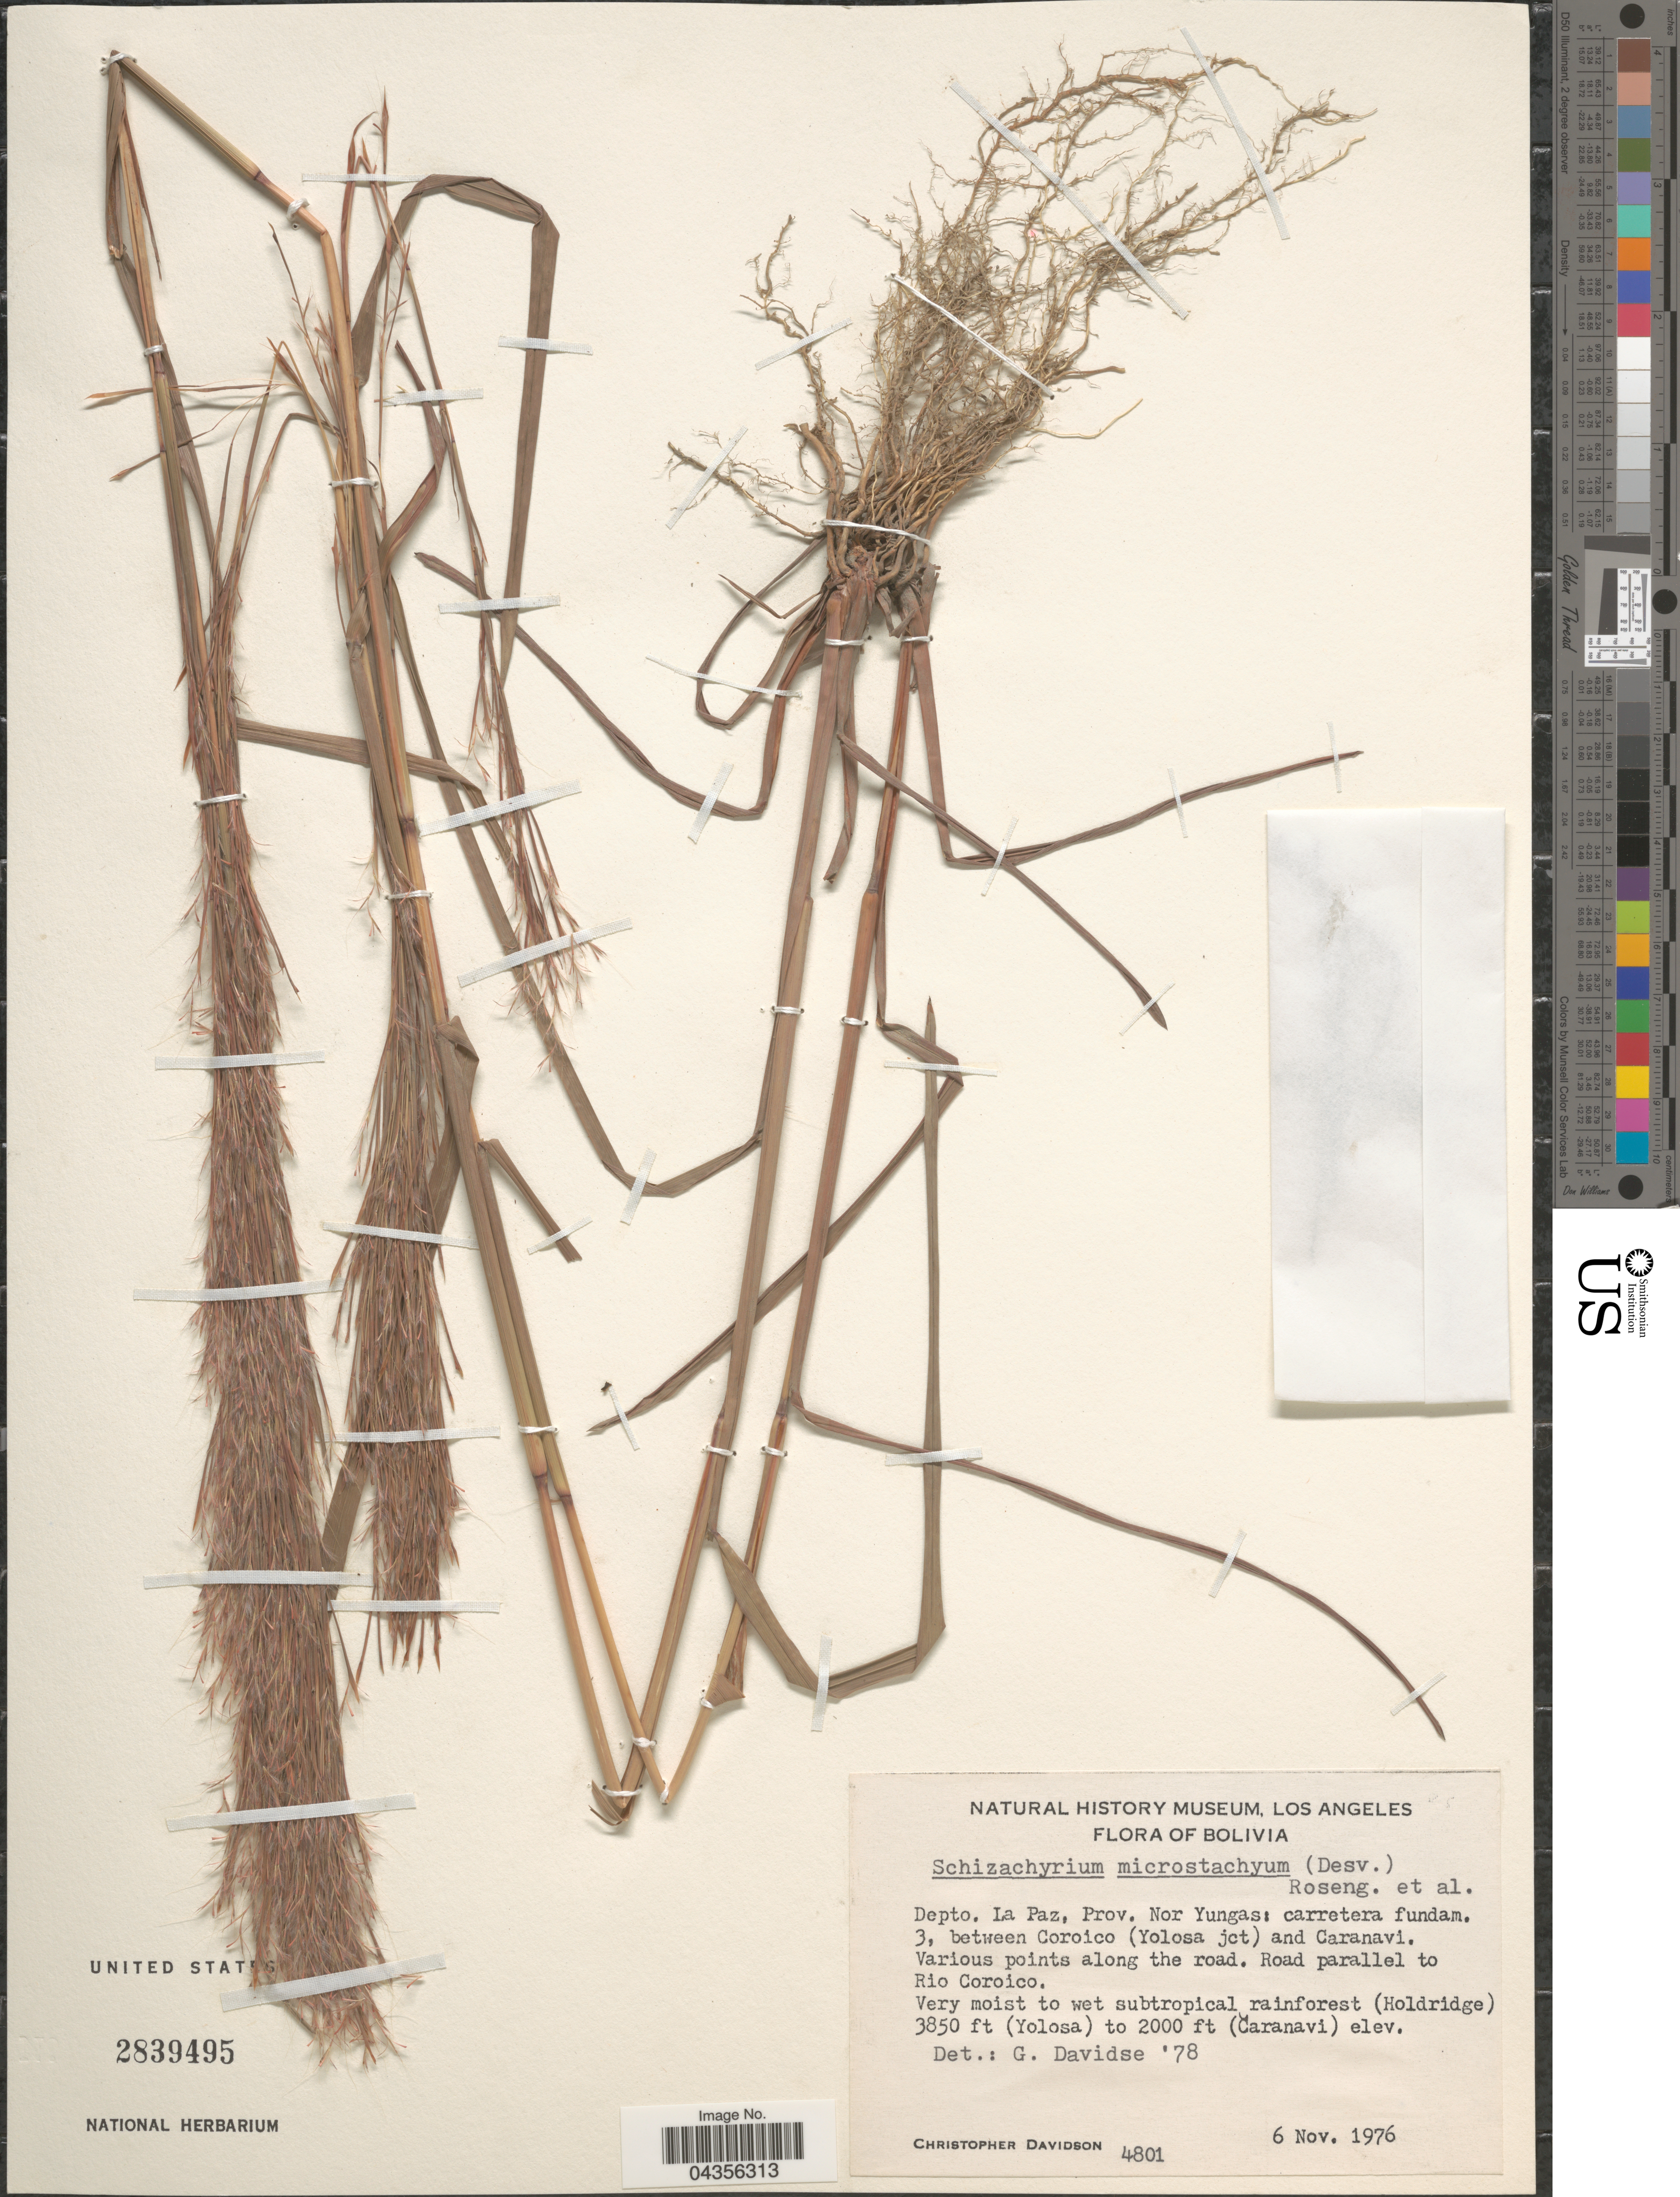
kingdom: Plantae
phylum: Tracheophyta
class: Liliopsida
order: Poales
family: Poaceae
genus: Schizachyrium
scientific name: Schizachyrium microstachyum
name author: (Desv. ex Ham.) Roseng. et al.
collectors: C. Davidson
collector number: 4801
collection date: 1976-11-06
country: Bolivia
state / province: La Paz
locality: Depto. La Paz, Prov. Nor Yungas: carretera fundam. 3, between Coroico (Yolosa jct) and Caranavi. Various points along the road. Road parallel to Rio Coroico.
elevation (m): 610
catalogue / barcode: US 2839495